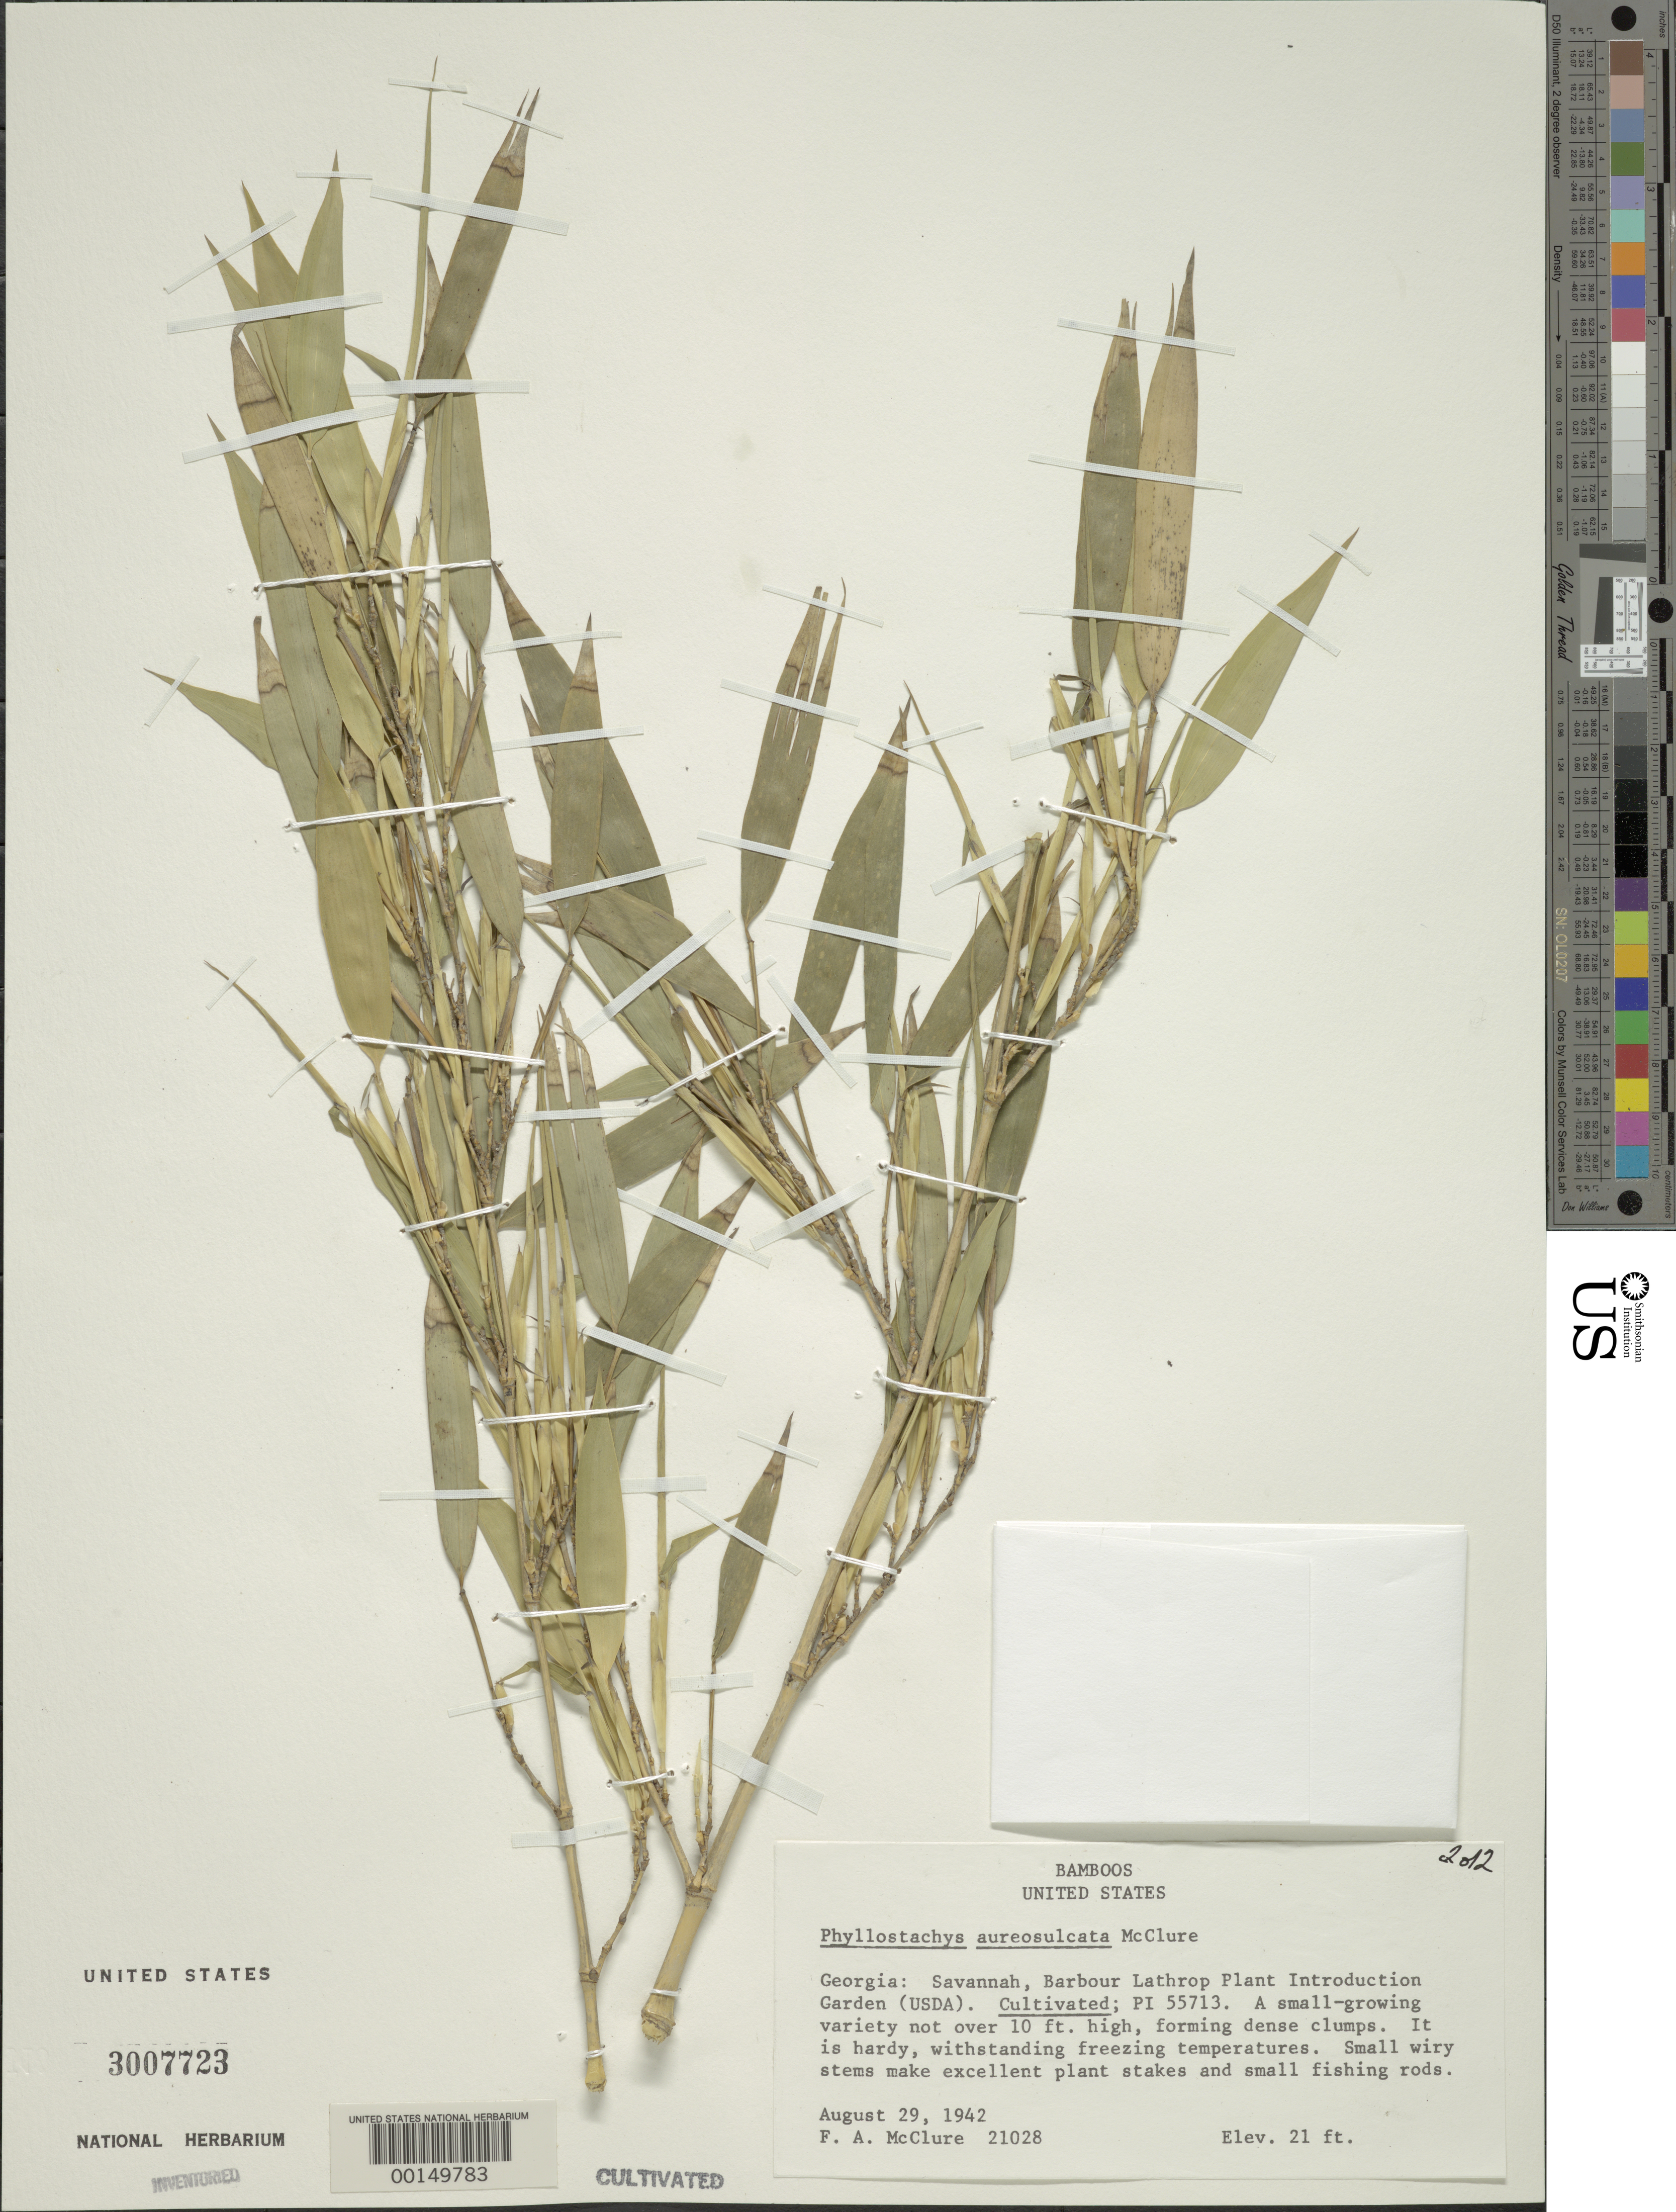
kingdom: Plantae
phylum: Tracheophyta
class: Liliopsida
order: Poales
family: Poaceae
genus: Phyllostachys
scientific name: Phyllostachys aureosulcata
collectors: F. A. McClure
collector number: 21028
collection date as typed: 29 Aug 1942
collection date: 1942-08-29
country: United States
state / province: Georgia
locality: Savannah, barbour lathrop p.i. garden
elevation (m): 6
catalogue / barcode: US 3007723